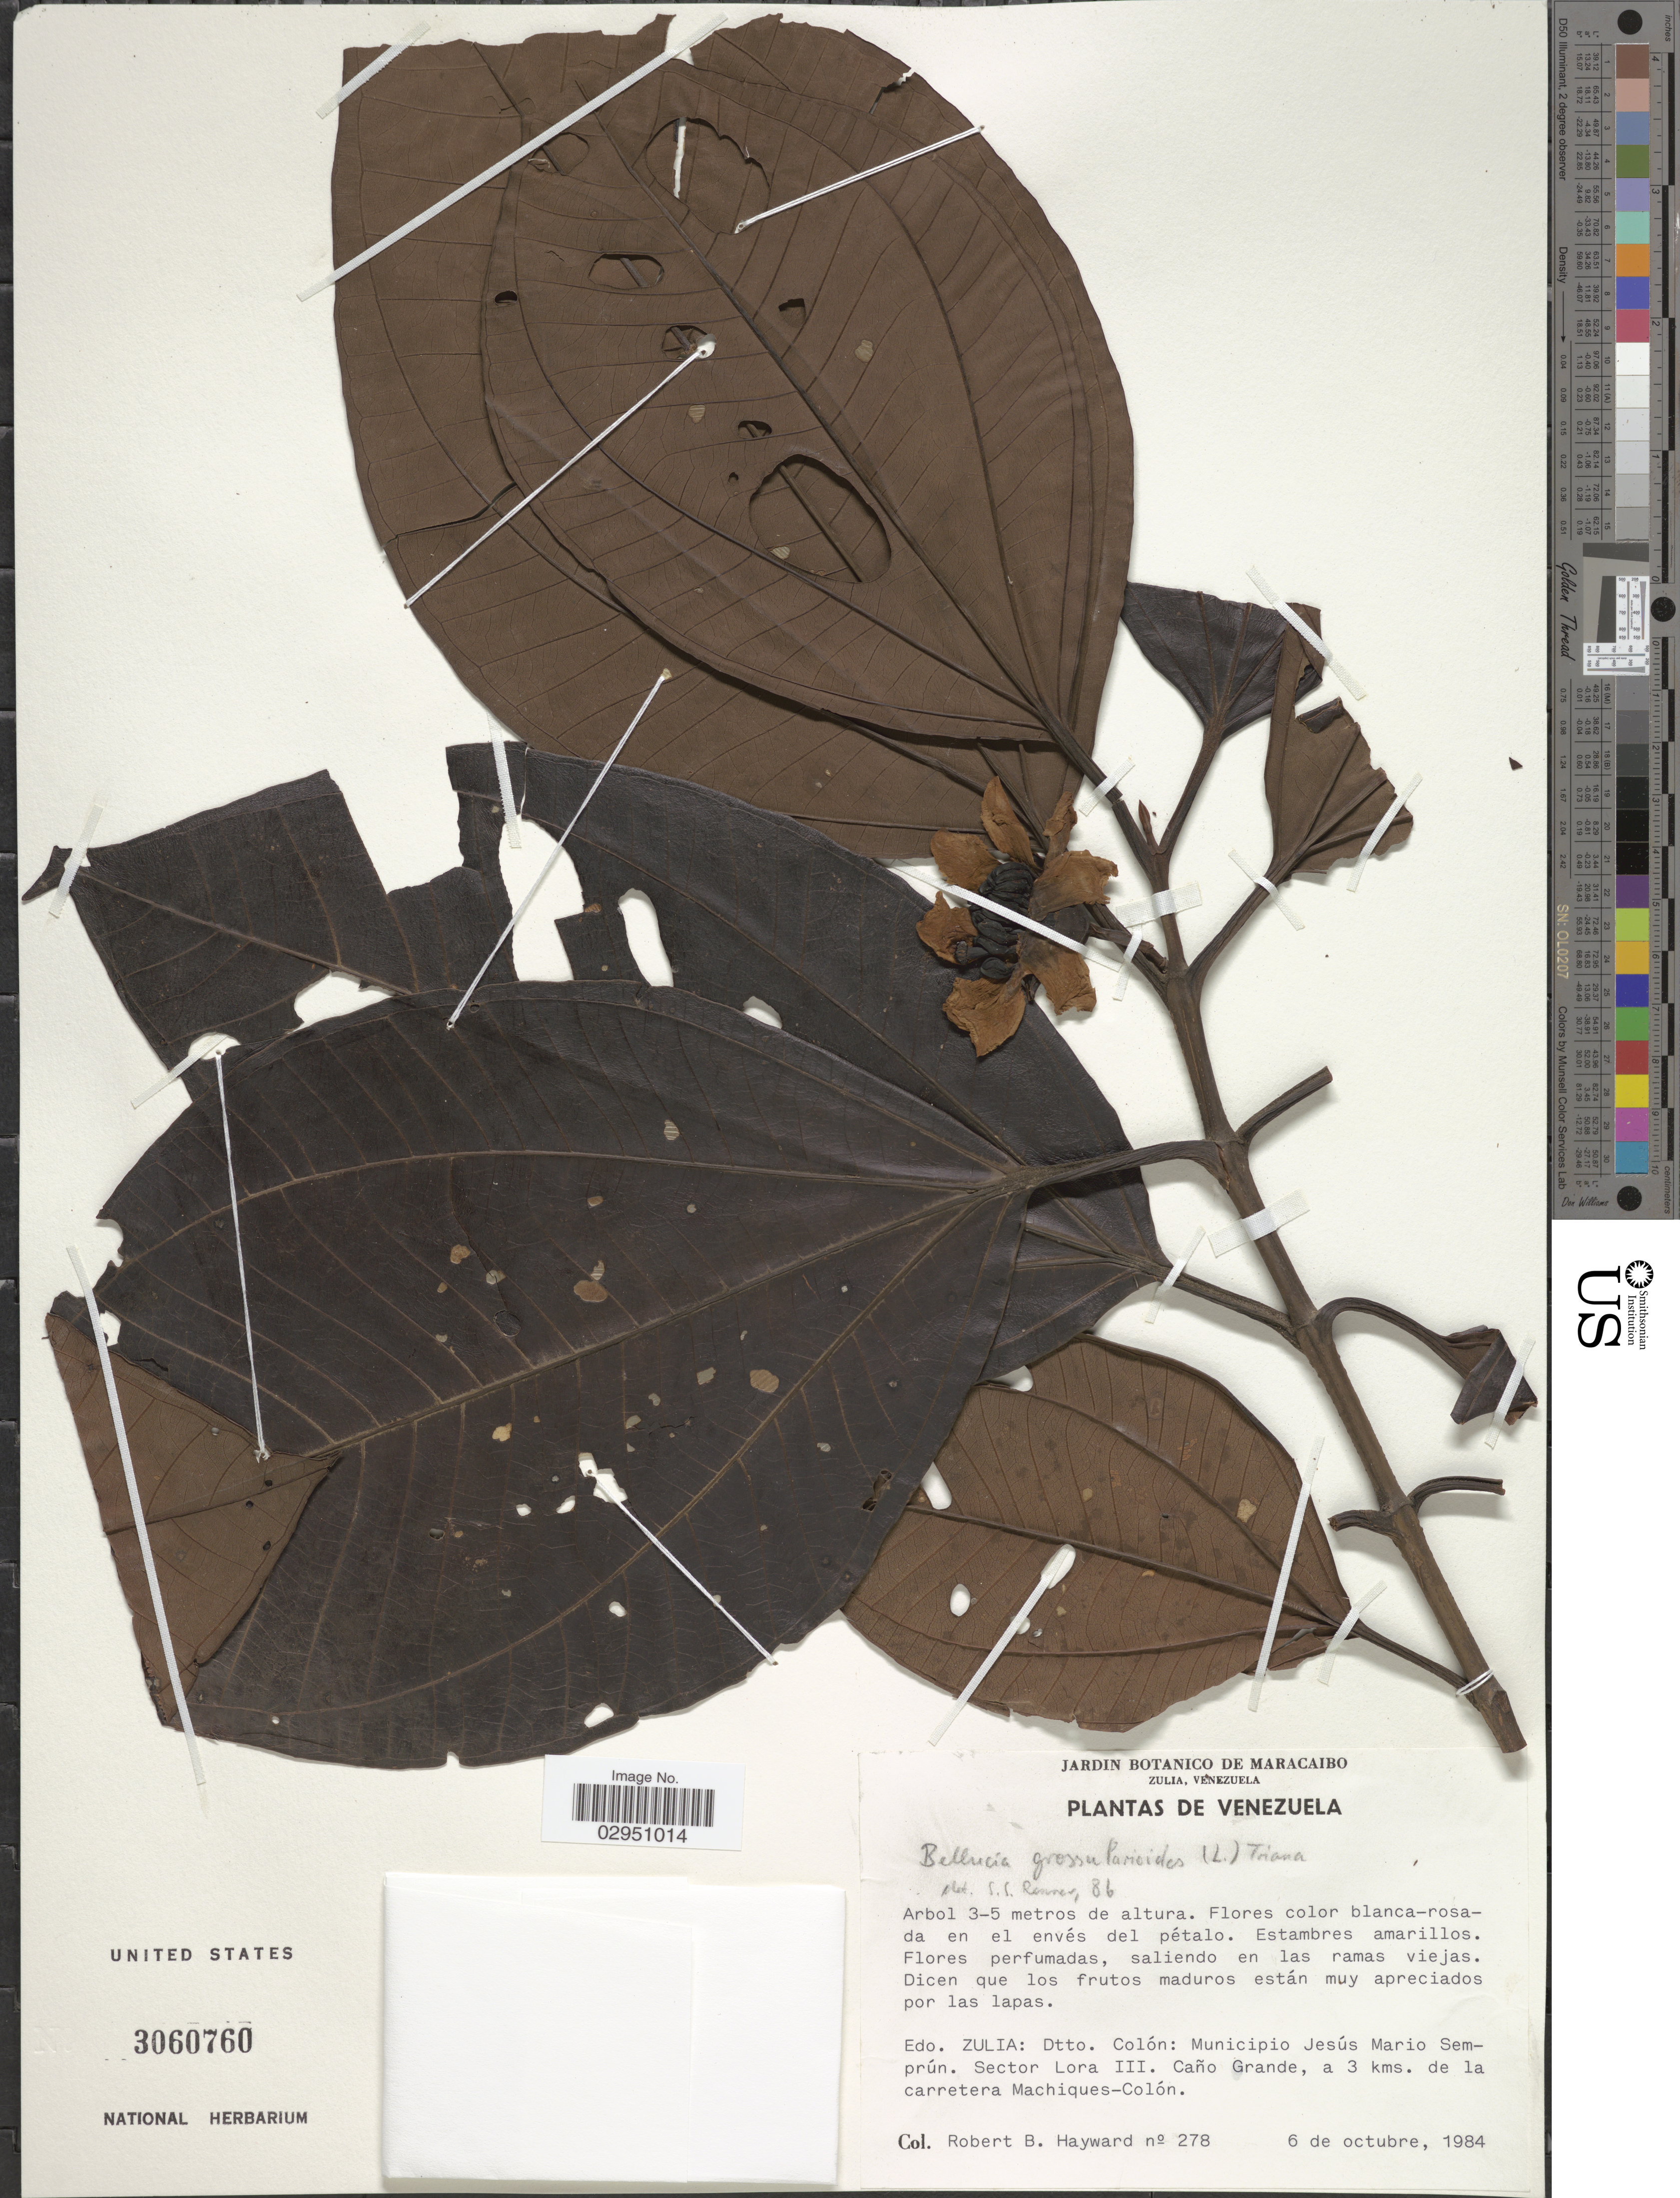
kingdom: Plantae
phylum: Tracheophyta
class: Magnoliopsida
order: Myrtales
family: Melastomataceae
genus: Bellucia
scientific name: Bellucia grossularioides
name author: (L.) Triana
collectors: R. Hayward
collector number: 278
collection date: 1984-10-06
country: Venezuela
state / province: Zulia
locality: Dtto. Colón: Municipio Jesús Mario Semprún. Sector Lora III. Caño Grande, a 3 kms. de la carretera Machiques-Colón.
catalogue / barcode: US 3060760